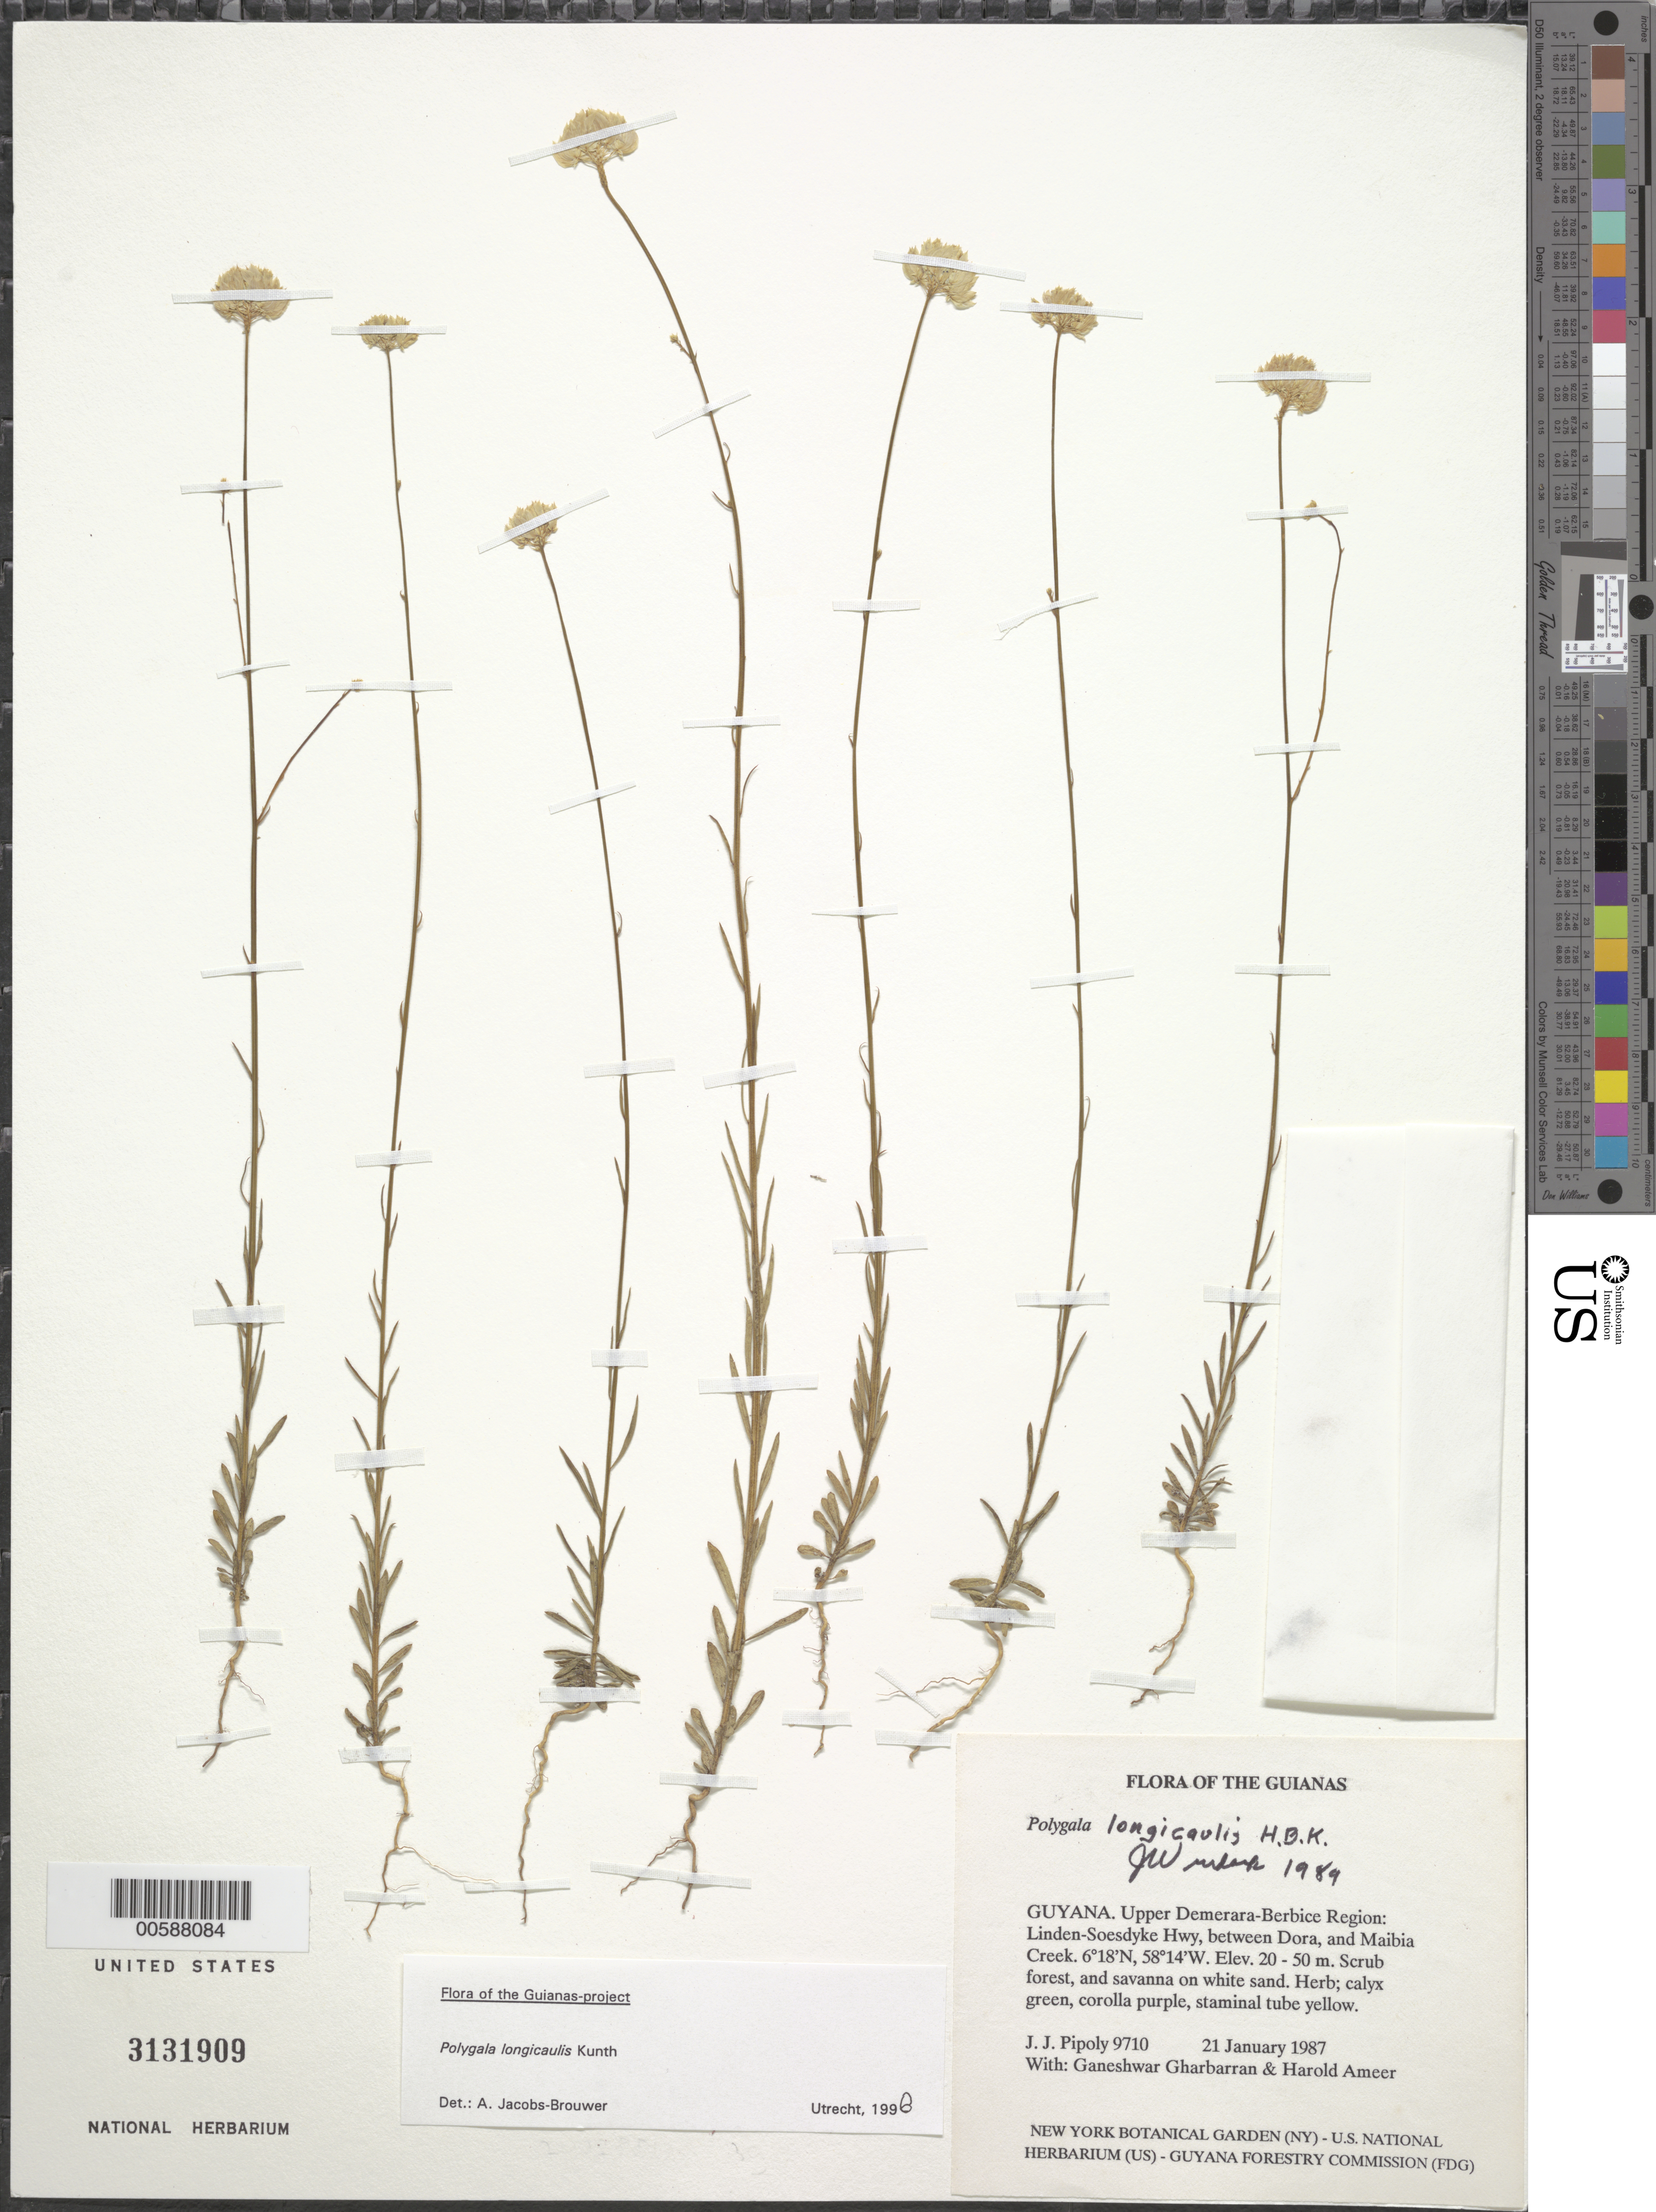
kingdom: Plantae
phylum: Tracheophyta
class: Magnoliopsida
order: Fabales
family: Polygalaceae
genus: Polygala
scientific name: Polygala longicaulis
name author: Kunth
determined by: Jacobs-Brouwer, A.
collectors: J. J. Pipoly, G. Gharbarran & H. Ameer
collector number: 9710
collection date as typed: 21 January 1987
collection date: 1987-01-21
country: Guyana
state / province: U. Demerara-Berbice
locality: Linden-Soesdyke Hwy, between Dora and Maibia Creek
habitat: Scrub forest and savanna on white sand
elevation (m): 20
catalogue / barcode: US 3131909